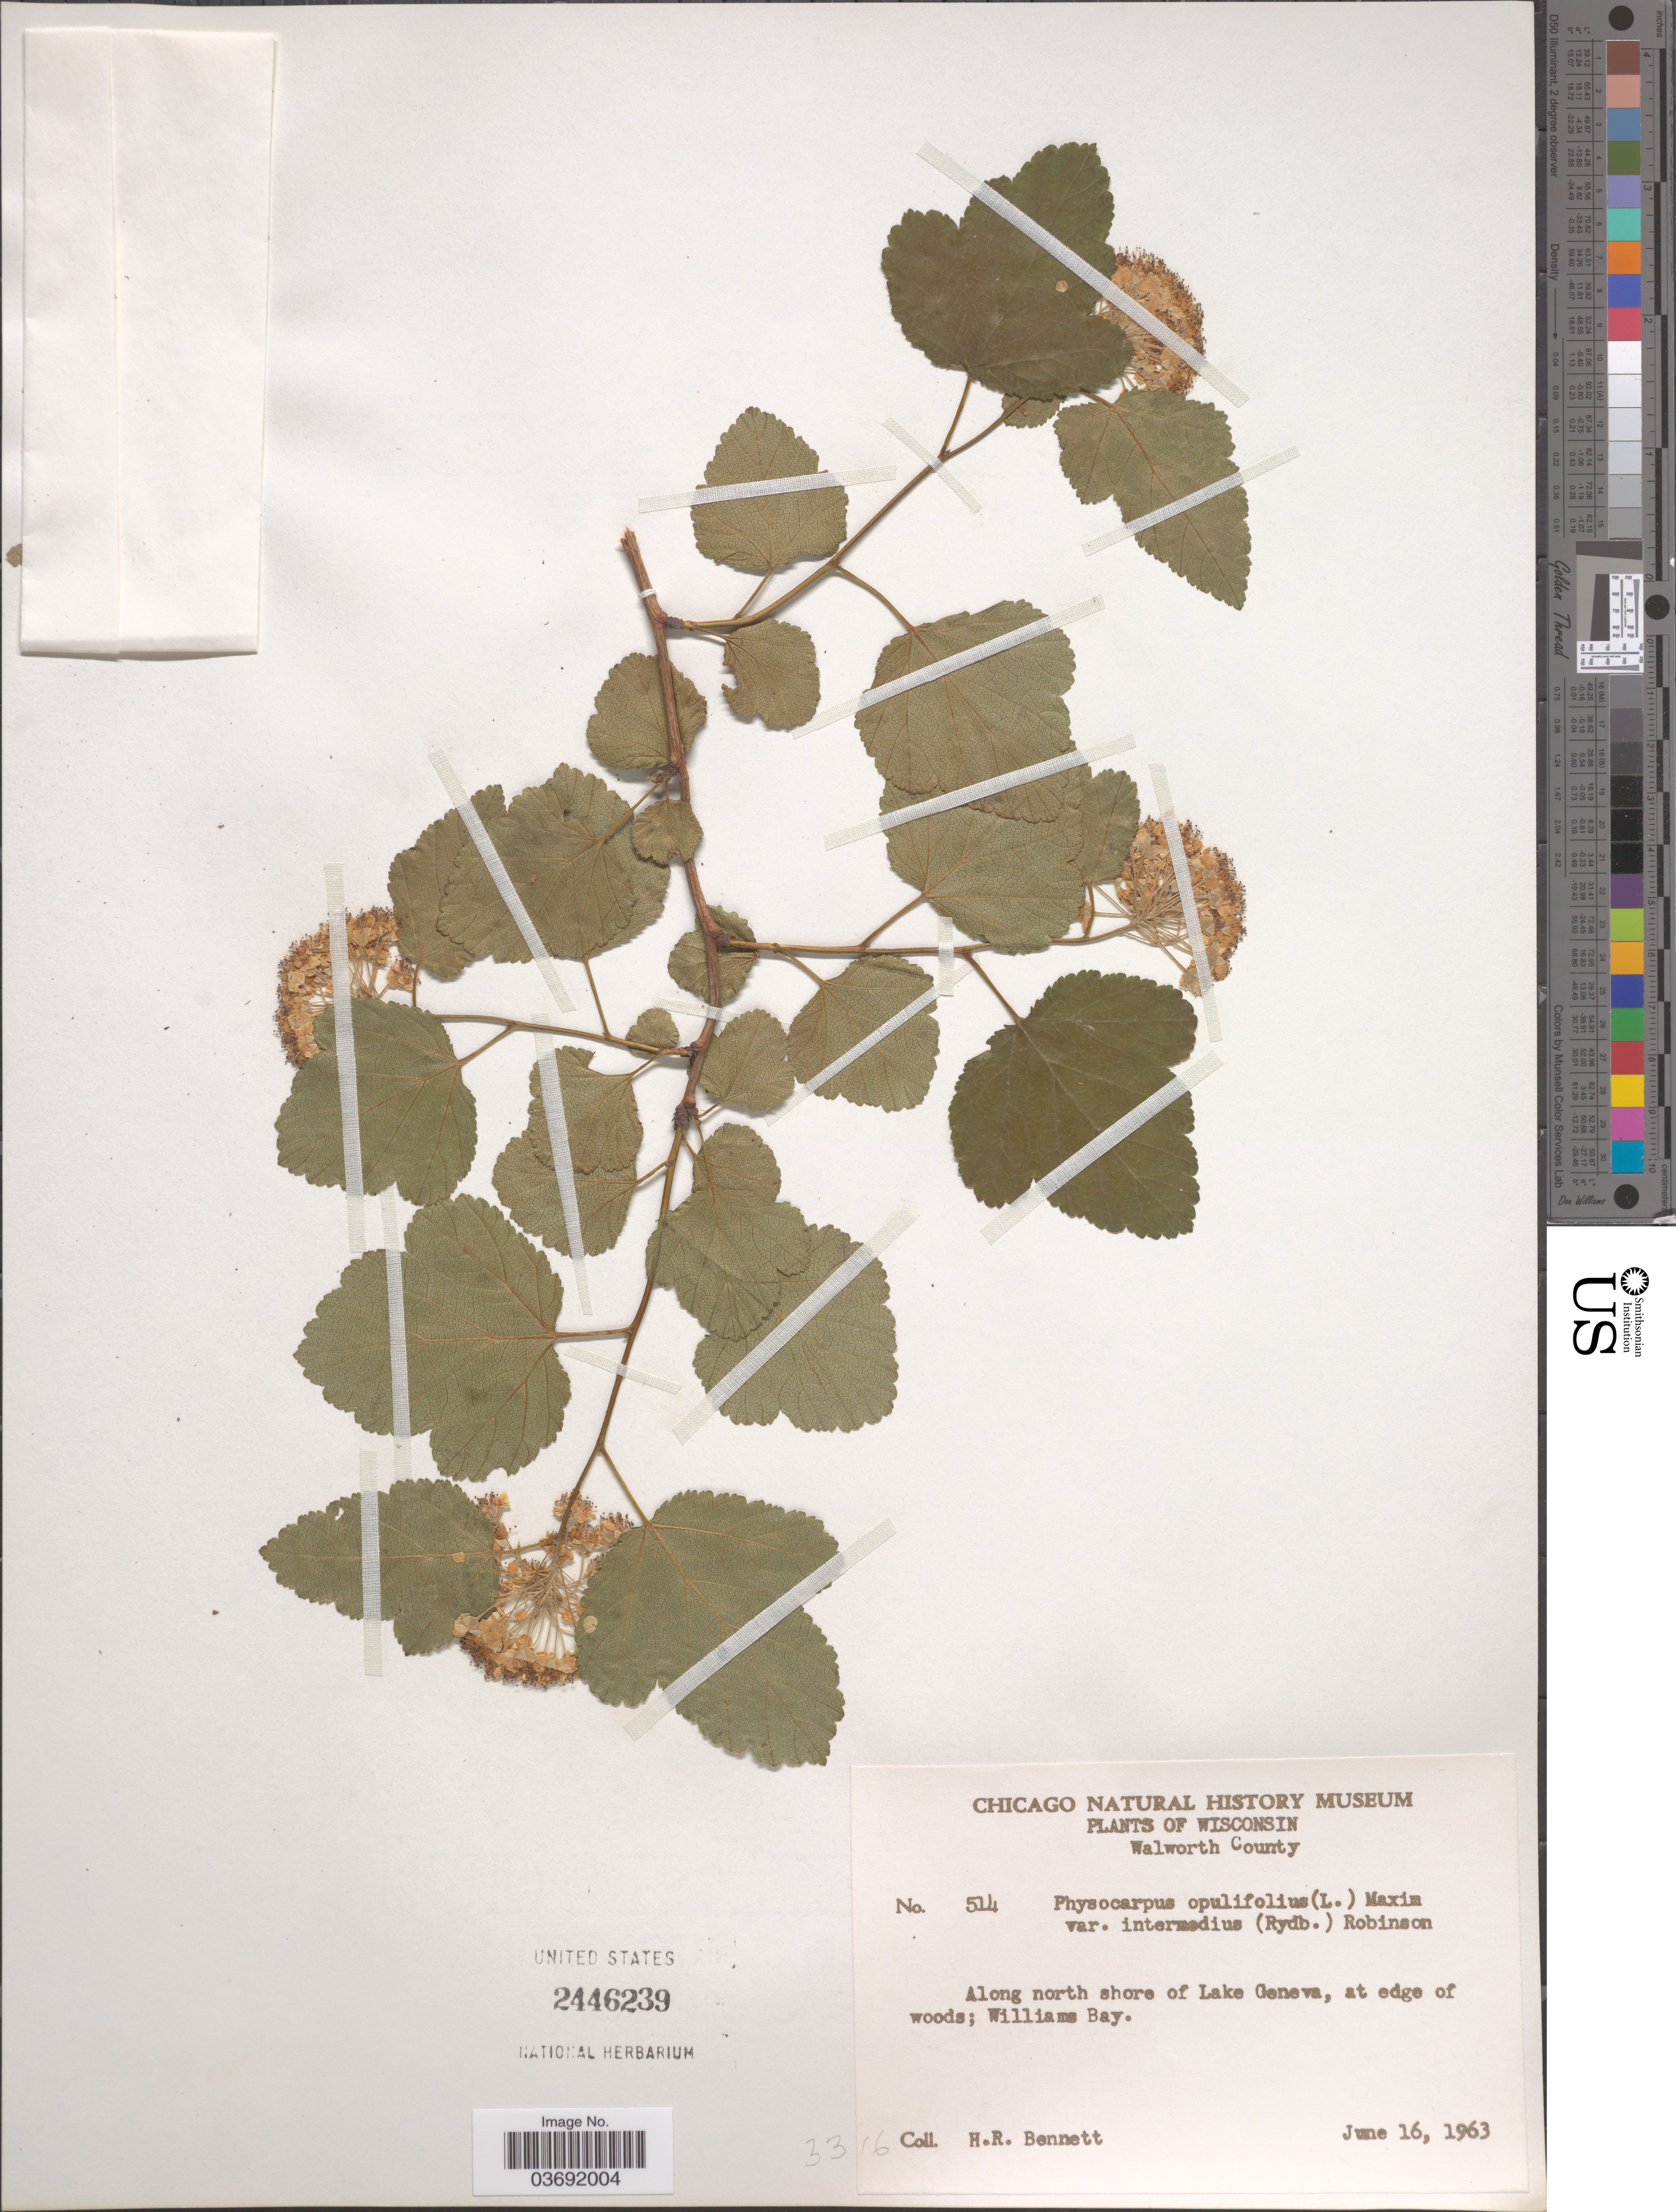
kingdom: Plantae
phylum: Tracheophyta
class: Magnoliopsida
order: Rosales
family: Rosaceae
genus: Physocarpus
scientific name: Physocarpus intermedius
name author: (Rydb.) C.K. Schneid.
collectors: H. R. Bennett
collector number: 514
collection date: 1963-06-16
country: United States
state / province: Wisconsin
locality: Walworth County. Along north shore of Lake Geneva, at edge of woods; Williams Bay.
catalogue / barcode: US 2446239